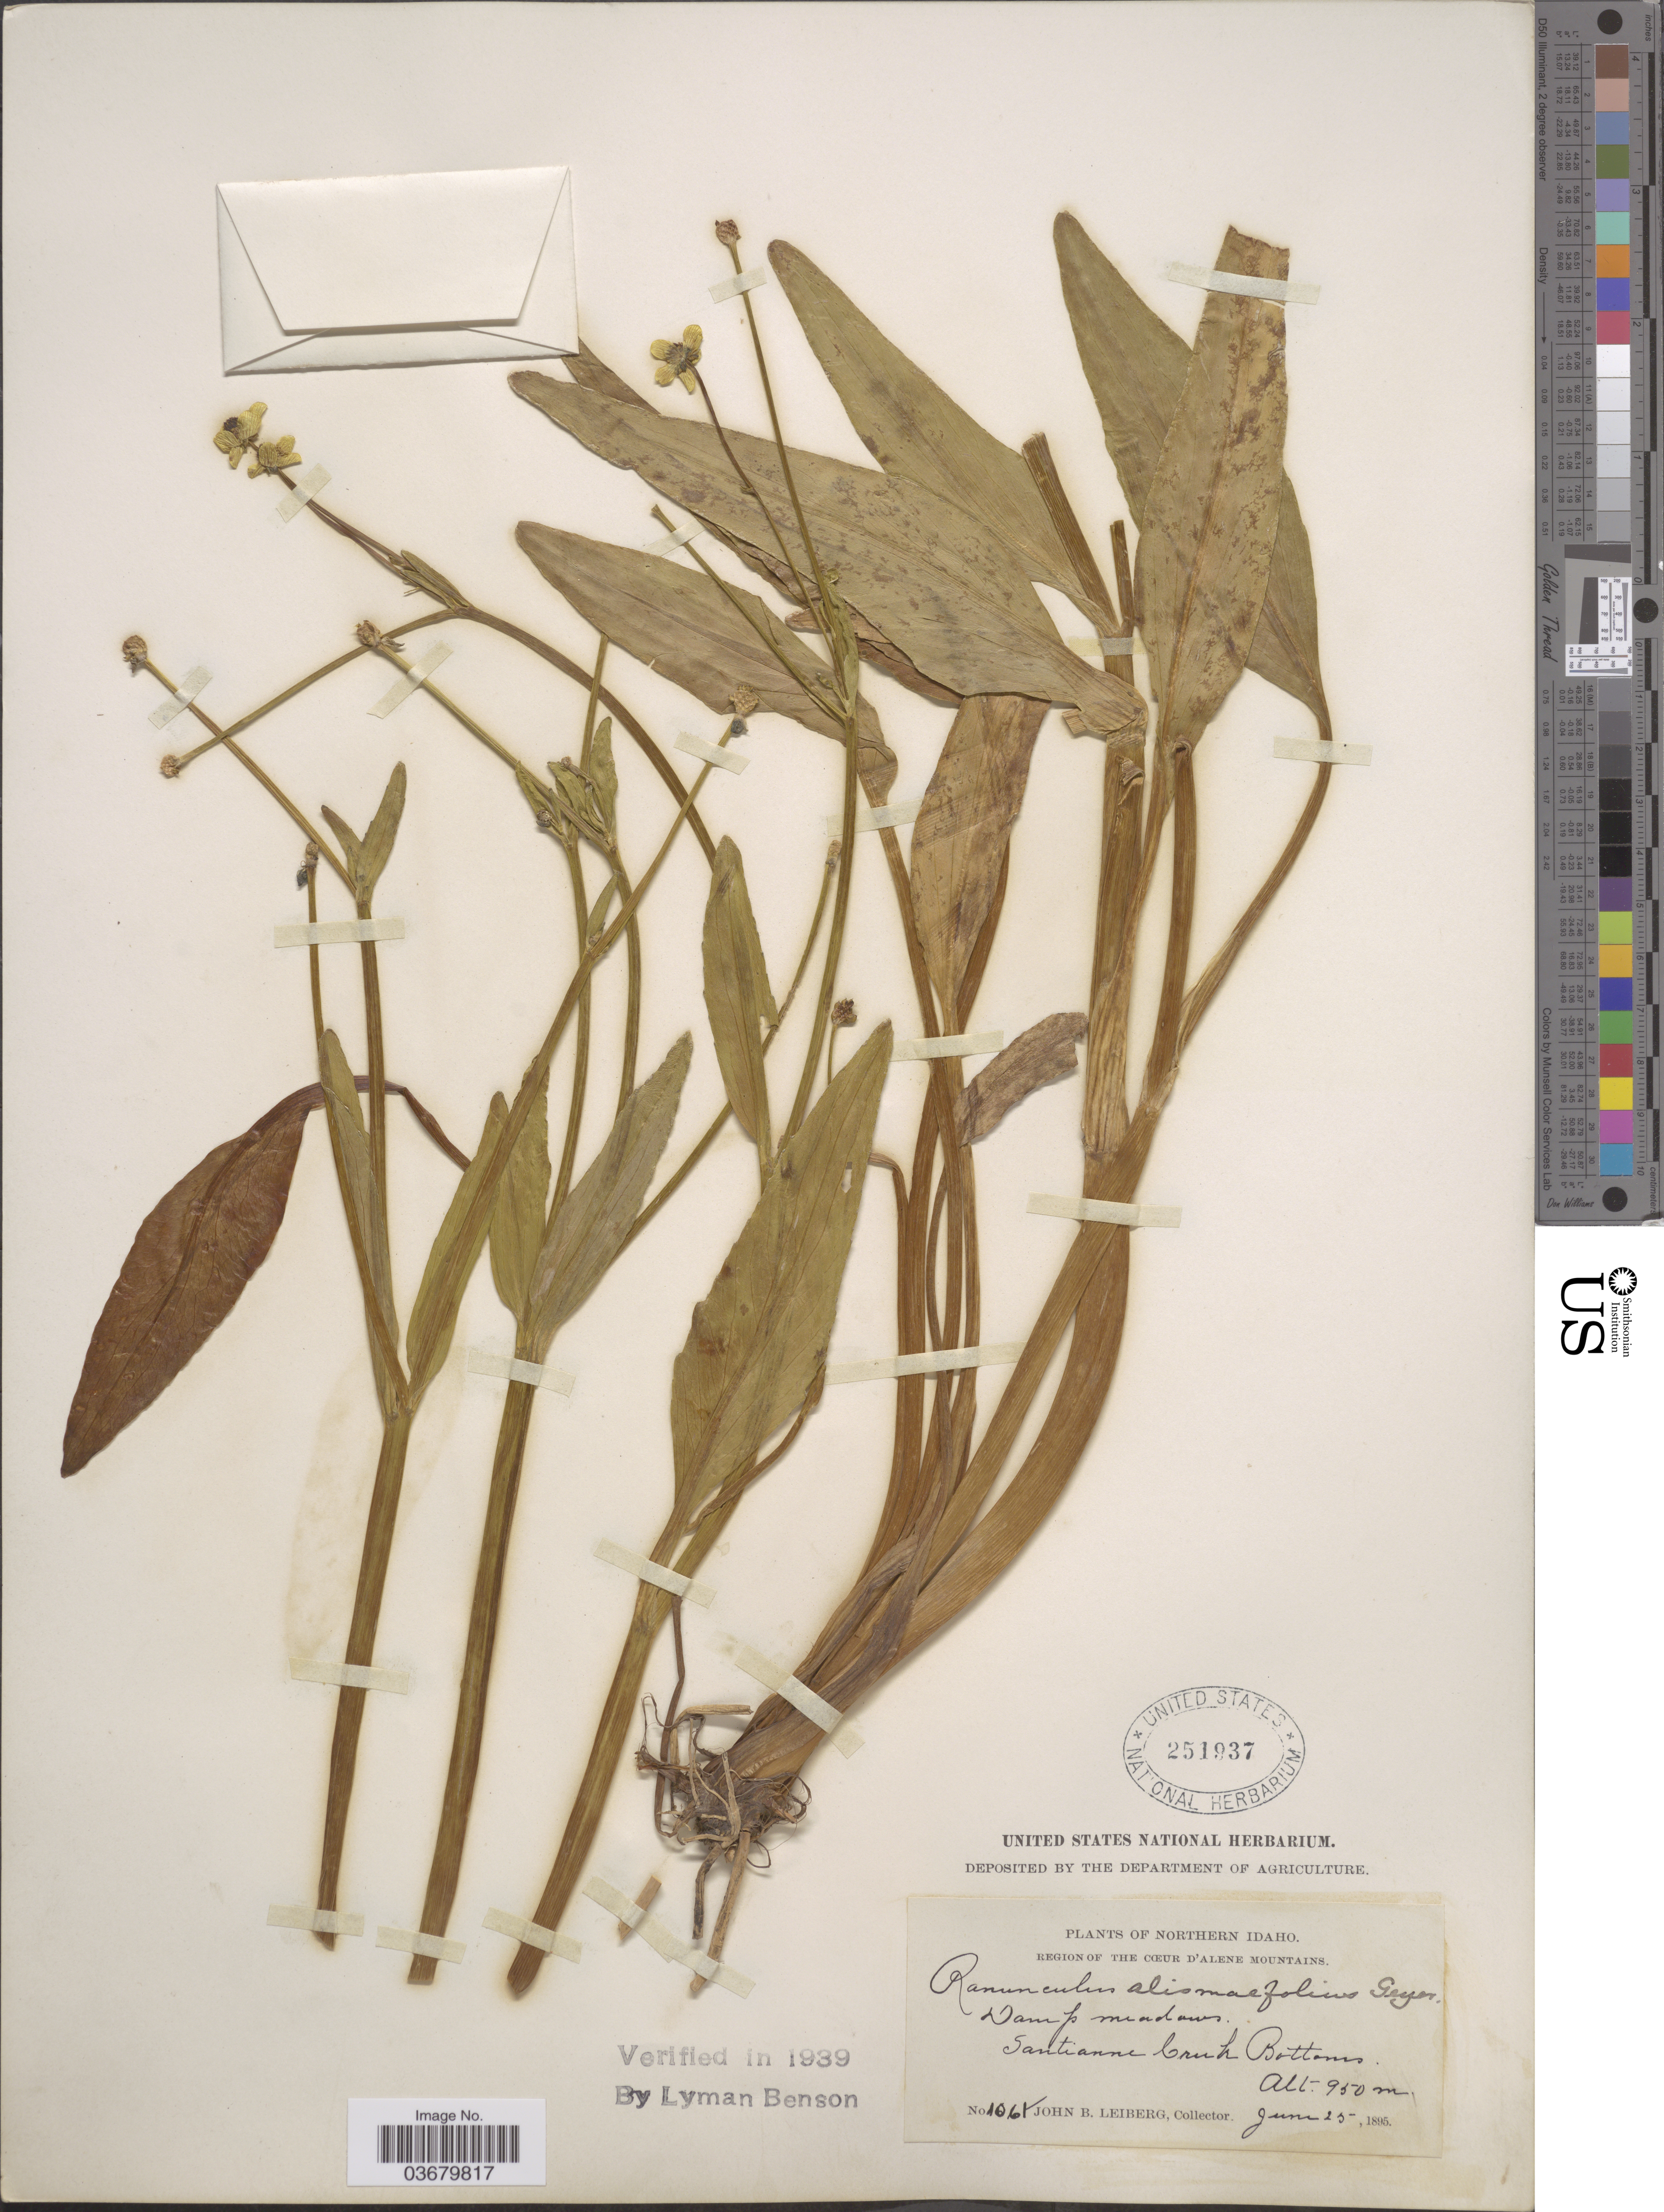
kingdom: Plantae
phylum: Tracheophyta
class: Magnoliopsida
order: Ranunculales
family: Ranunculaceae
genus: Ranunculus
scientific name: Ranunculus alismifolius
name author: Geyer ex Benth.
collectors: J. B. Leiberg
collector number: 1061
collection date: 1895-06-25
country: United States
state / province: Idaho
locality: Northern Idaho. Region of the Cœur d'Alene Mountains. Santianne Creek Bottoms.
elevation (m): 950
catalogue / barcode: US 251937